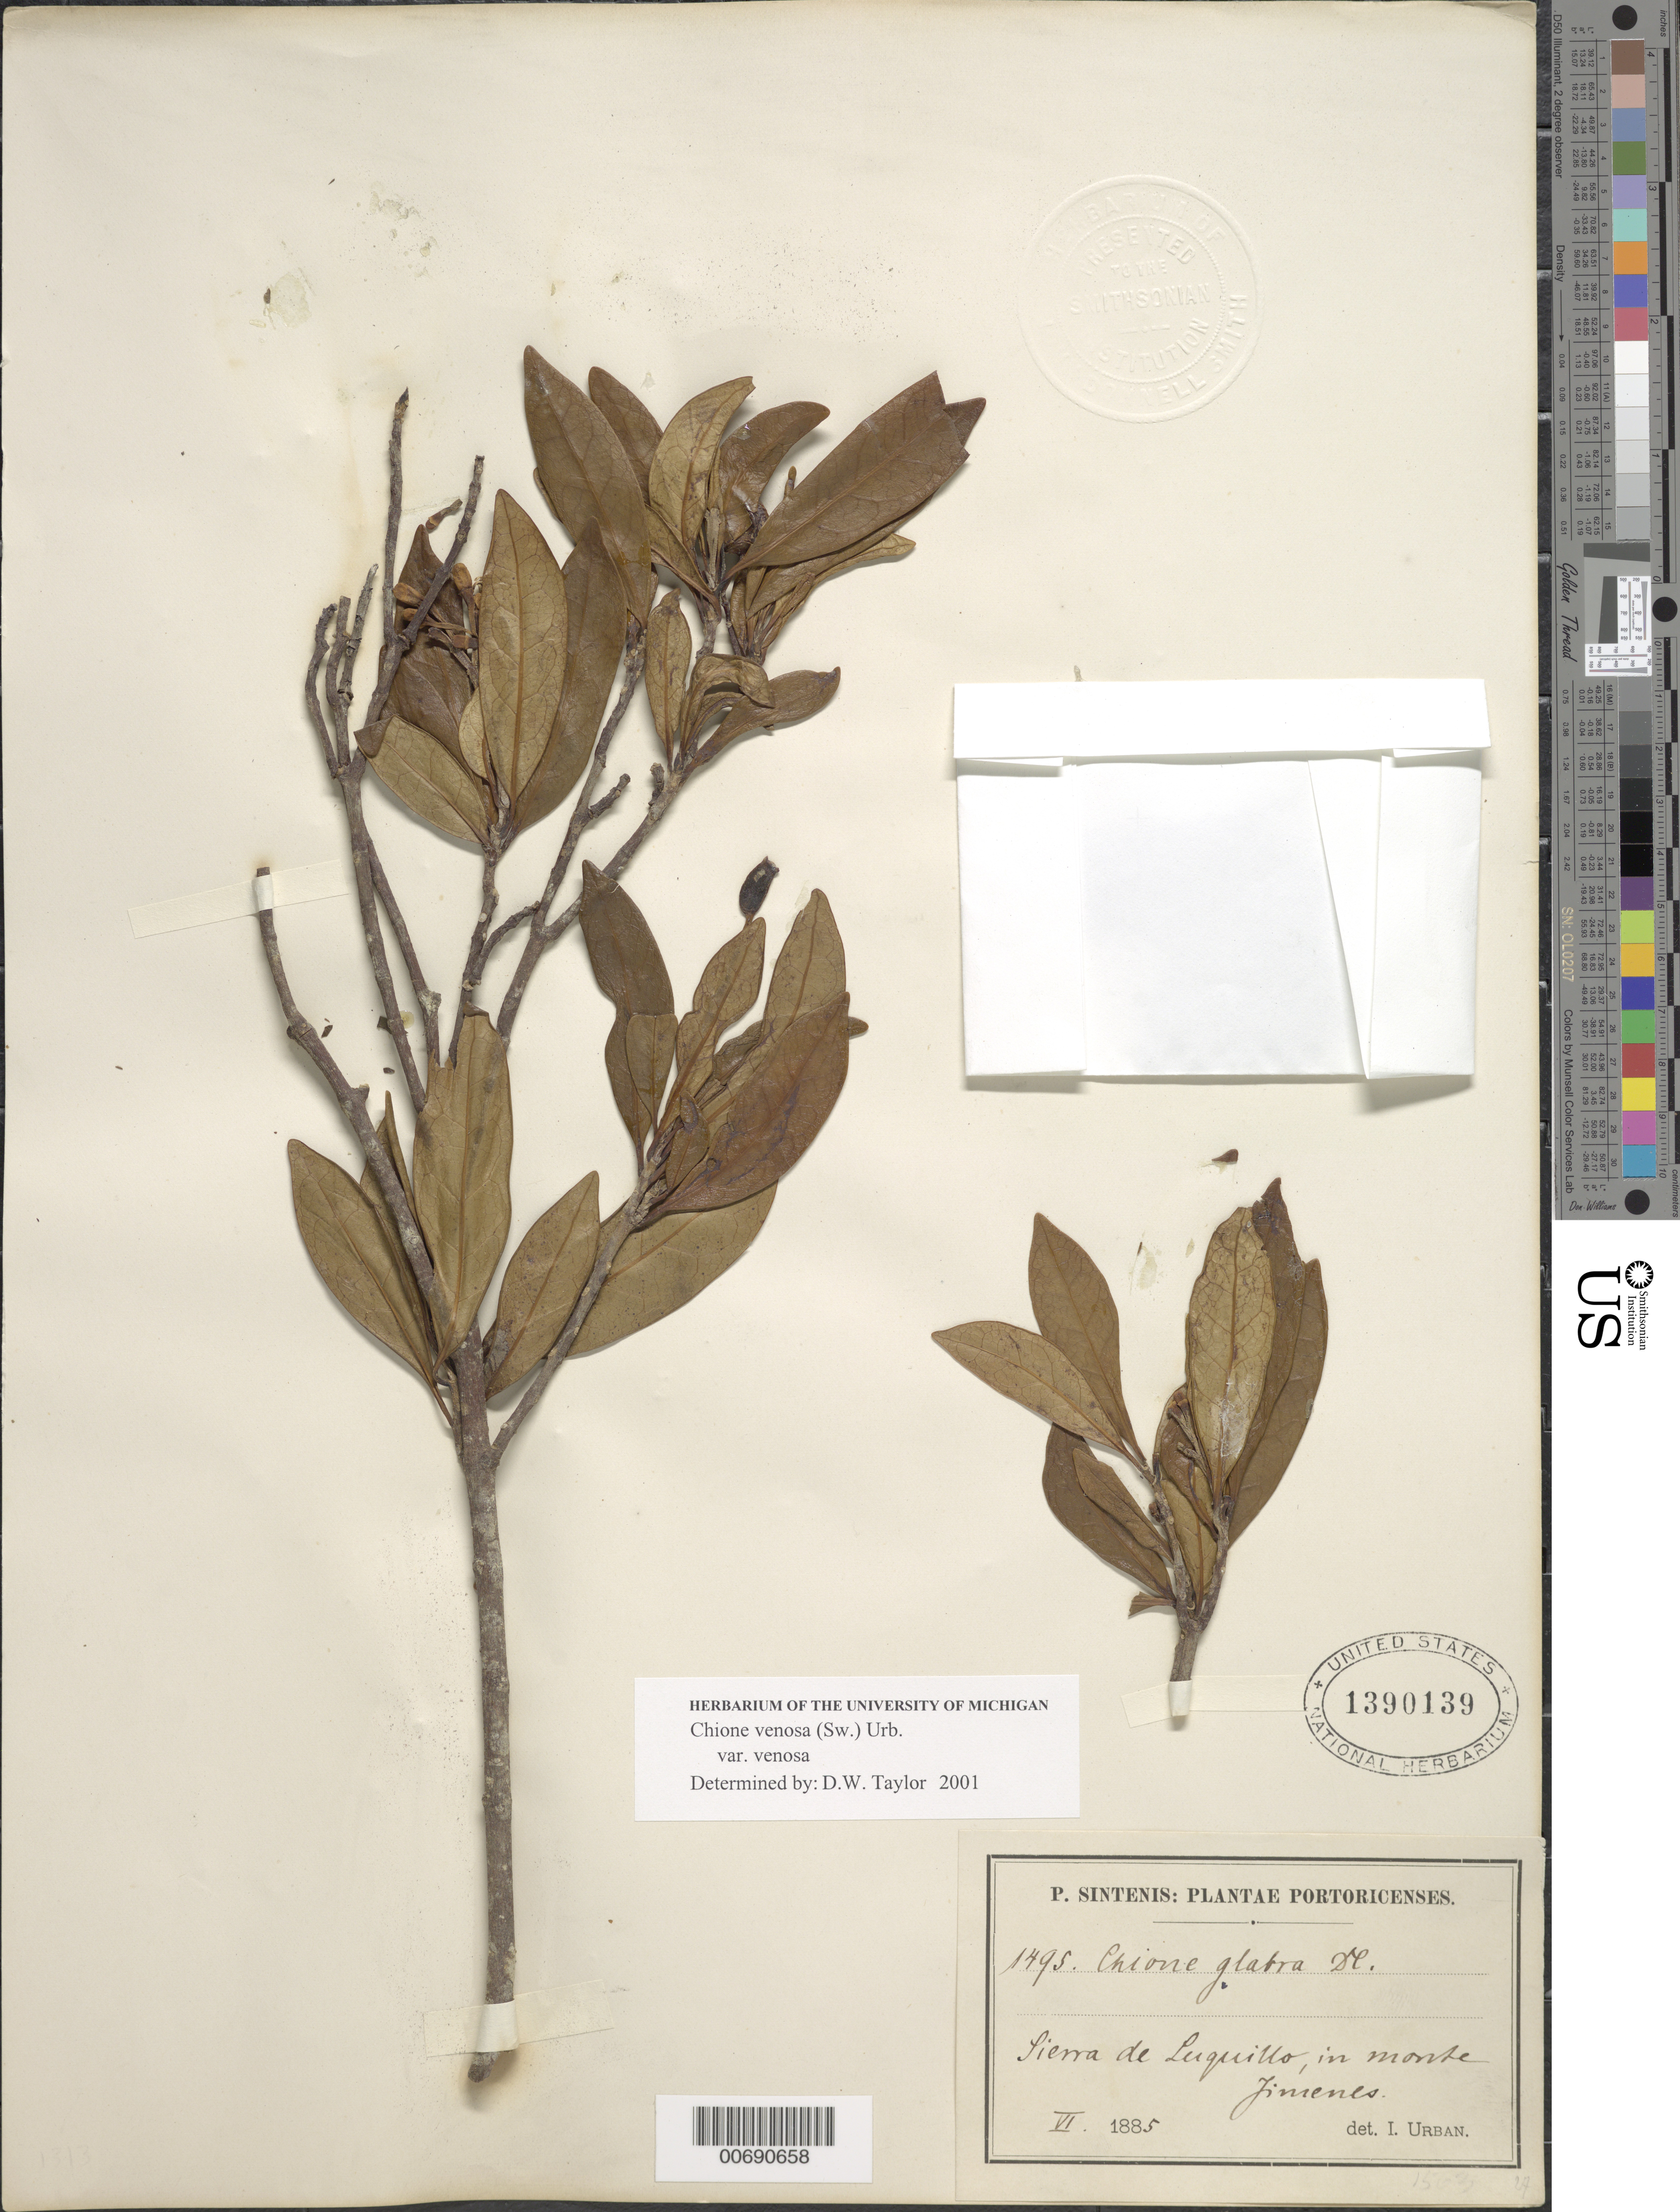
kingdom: Plantae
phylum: Tracheophyta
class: Magnoliopsida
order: Gentianales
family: Rubiaceae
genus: Chione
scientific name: Chione venosa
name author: (Sw.) Urb.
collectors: P. Sintenis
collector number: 1495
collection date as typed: VI. 1885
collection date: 1885-06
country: Puerto Rico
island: Greater Antilles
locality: Sierra de Luquillo, in monte Jimenes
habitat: in monte Jimenes.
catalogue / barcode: US 1390139